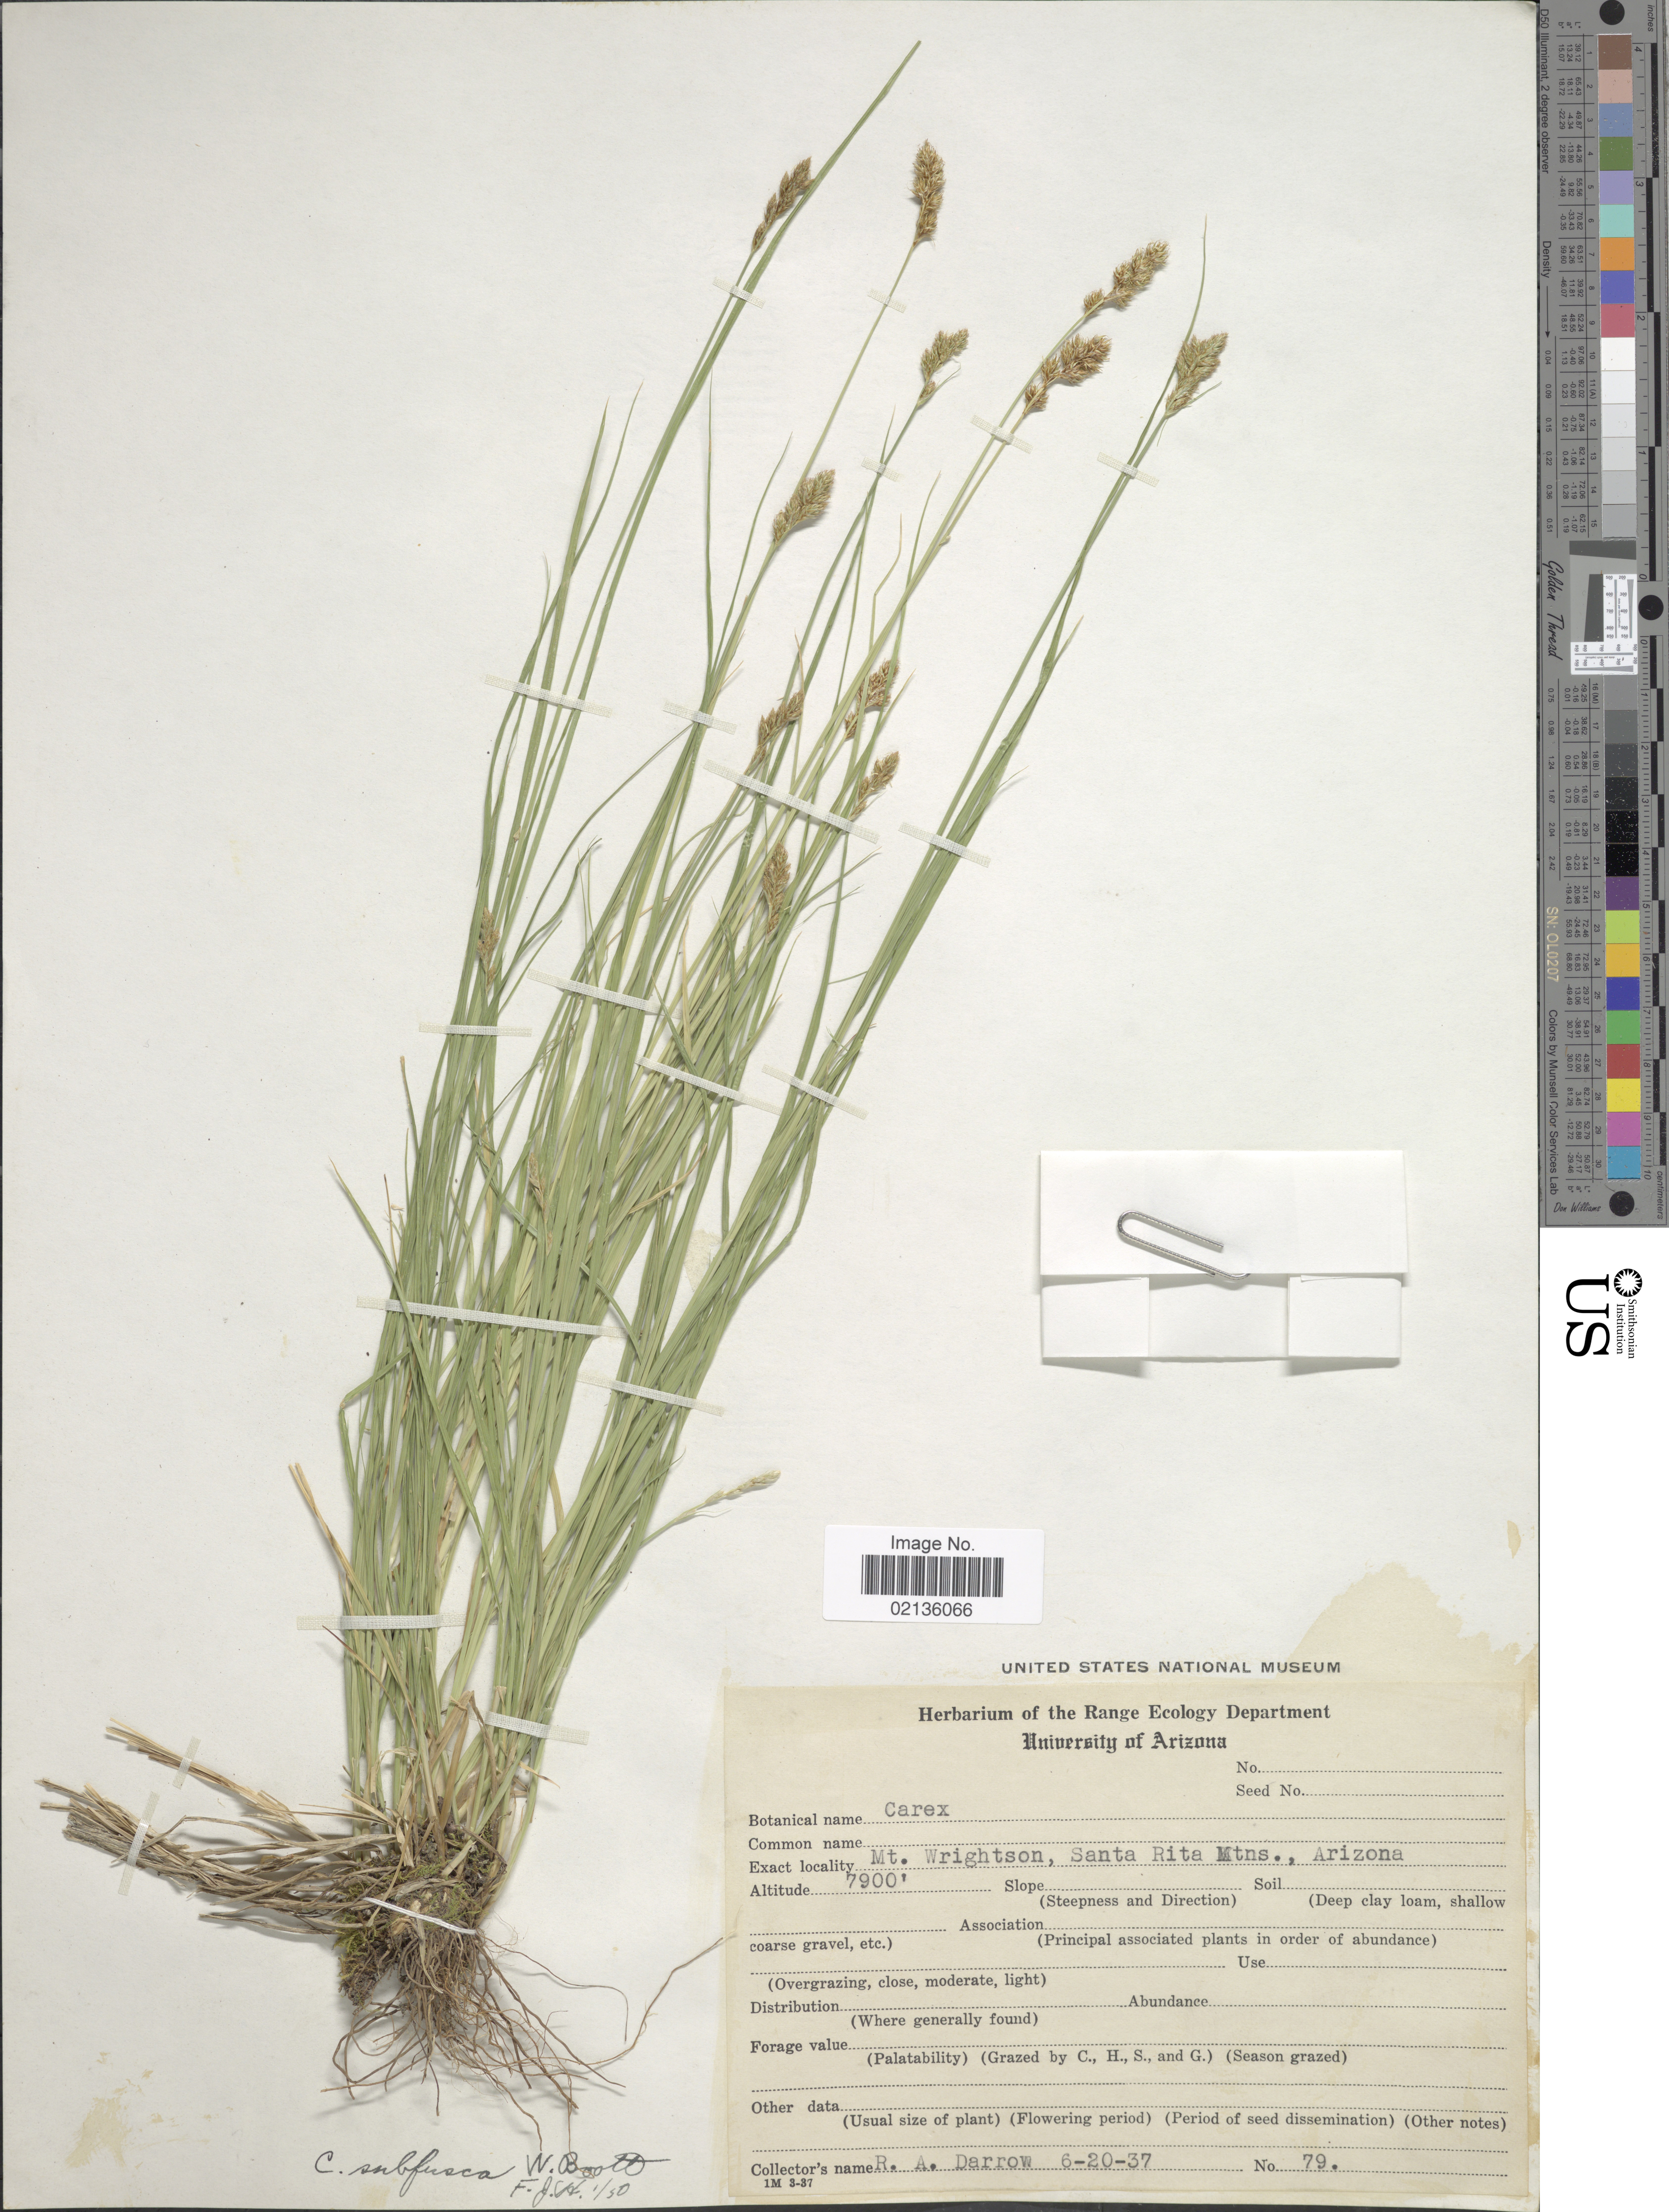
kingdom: Plantae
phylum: Tracheophyta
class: Liliopsida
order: Poales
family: Cyperaceae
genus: Carex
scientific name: Carex subfusca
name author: W. Boott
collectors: R. A. Darrow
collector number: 79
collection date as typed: Transcribed d/m/y: 20/6/37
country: United States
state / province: Arizona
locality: Mt. Wrightson, Santa Rita Mtns.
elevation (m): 2408